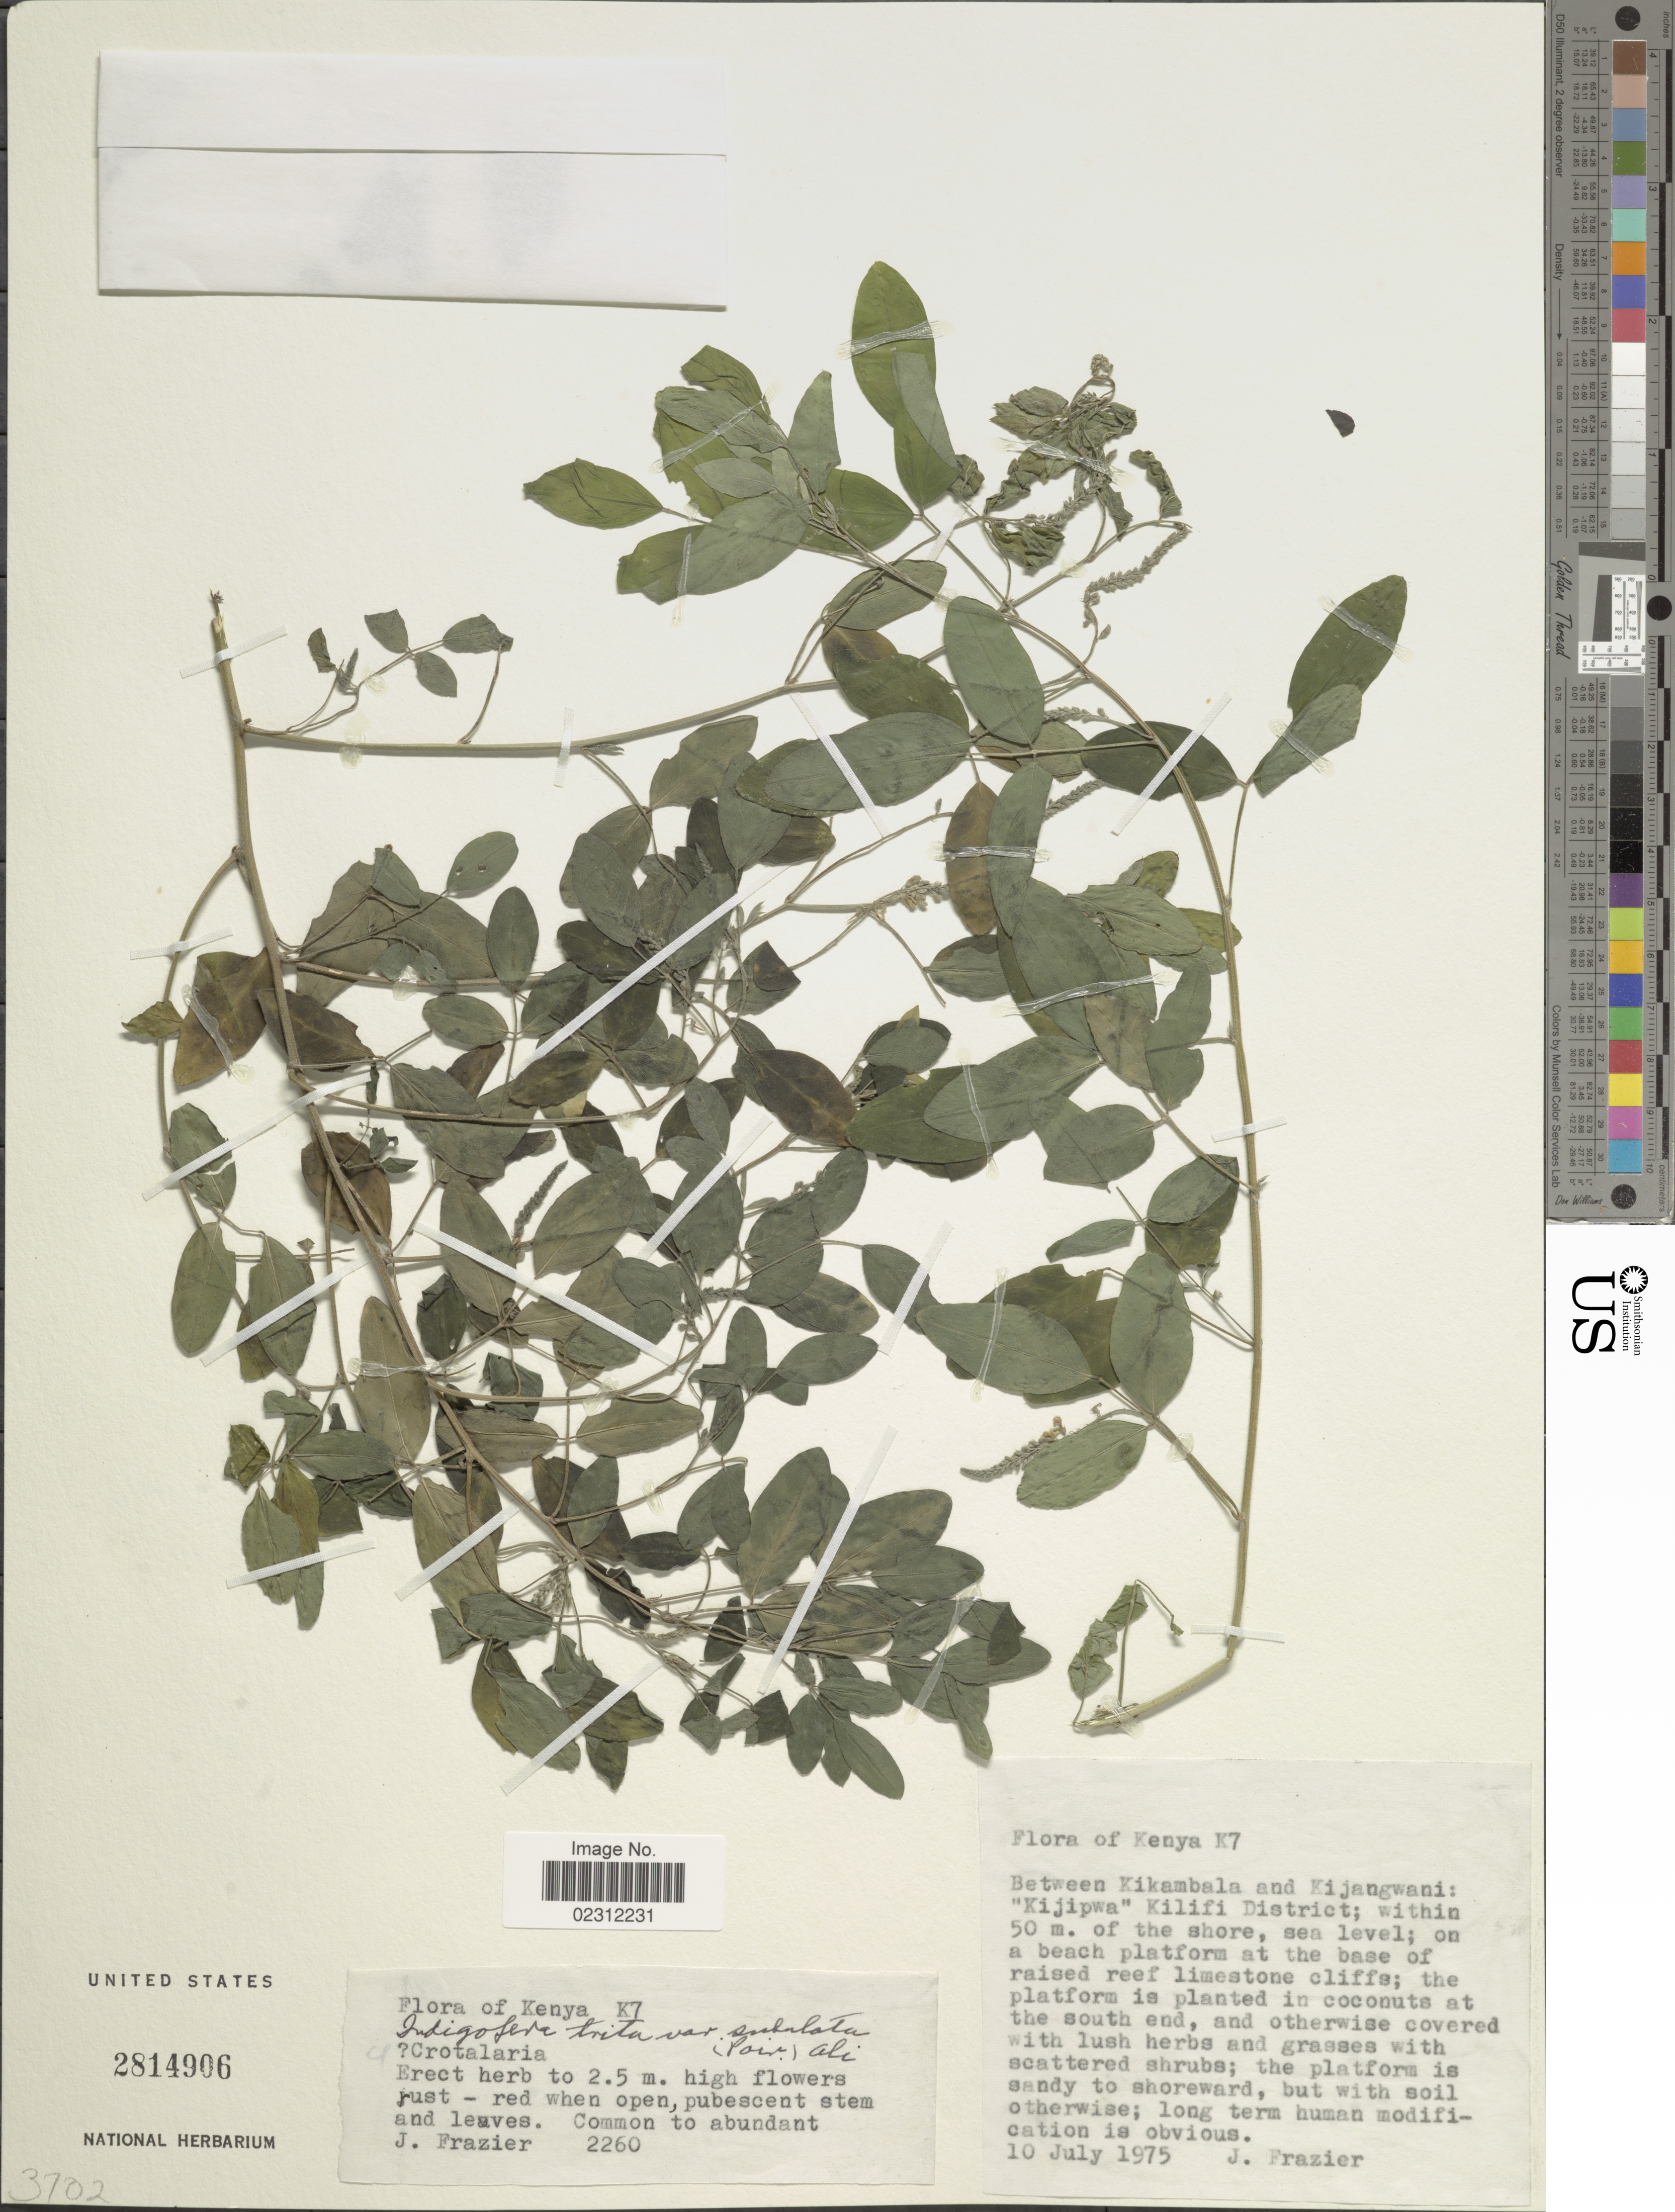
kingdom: Plantae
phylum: Tracheophyta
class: Magnoliopsida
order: Fabales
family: Fabaceae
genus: Indigofera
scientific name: Indigofera tristis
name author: E. Mey.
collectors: J. Frazier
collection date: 1975-07-10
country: Kenya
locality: Between Kikambala and Eijangwandi: "Kijipwa" Kilifi District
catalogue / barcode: US 2814906